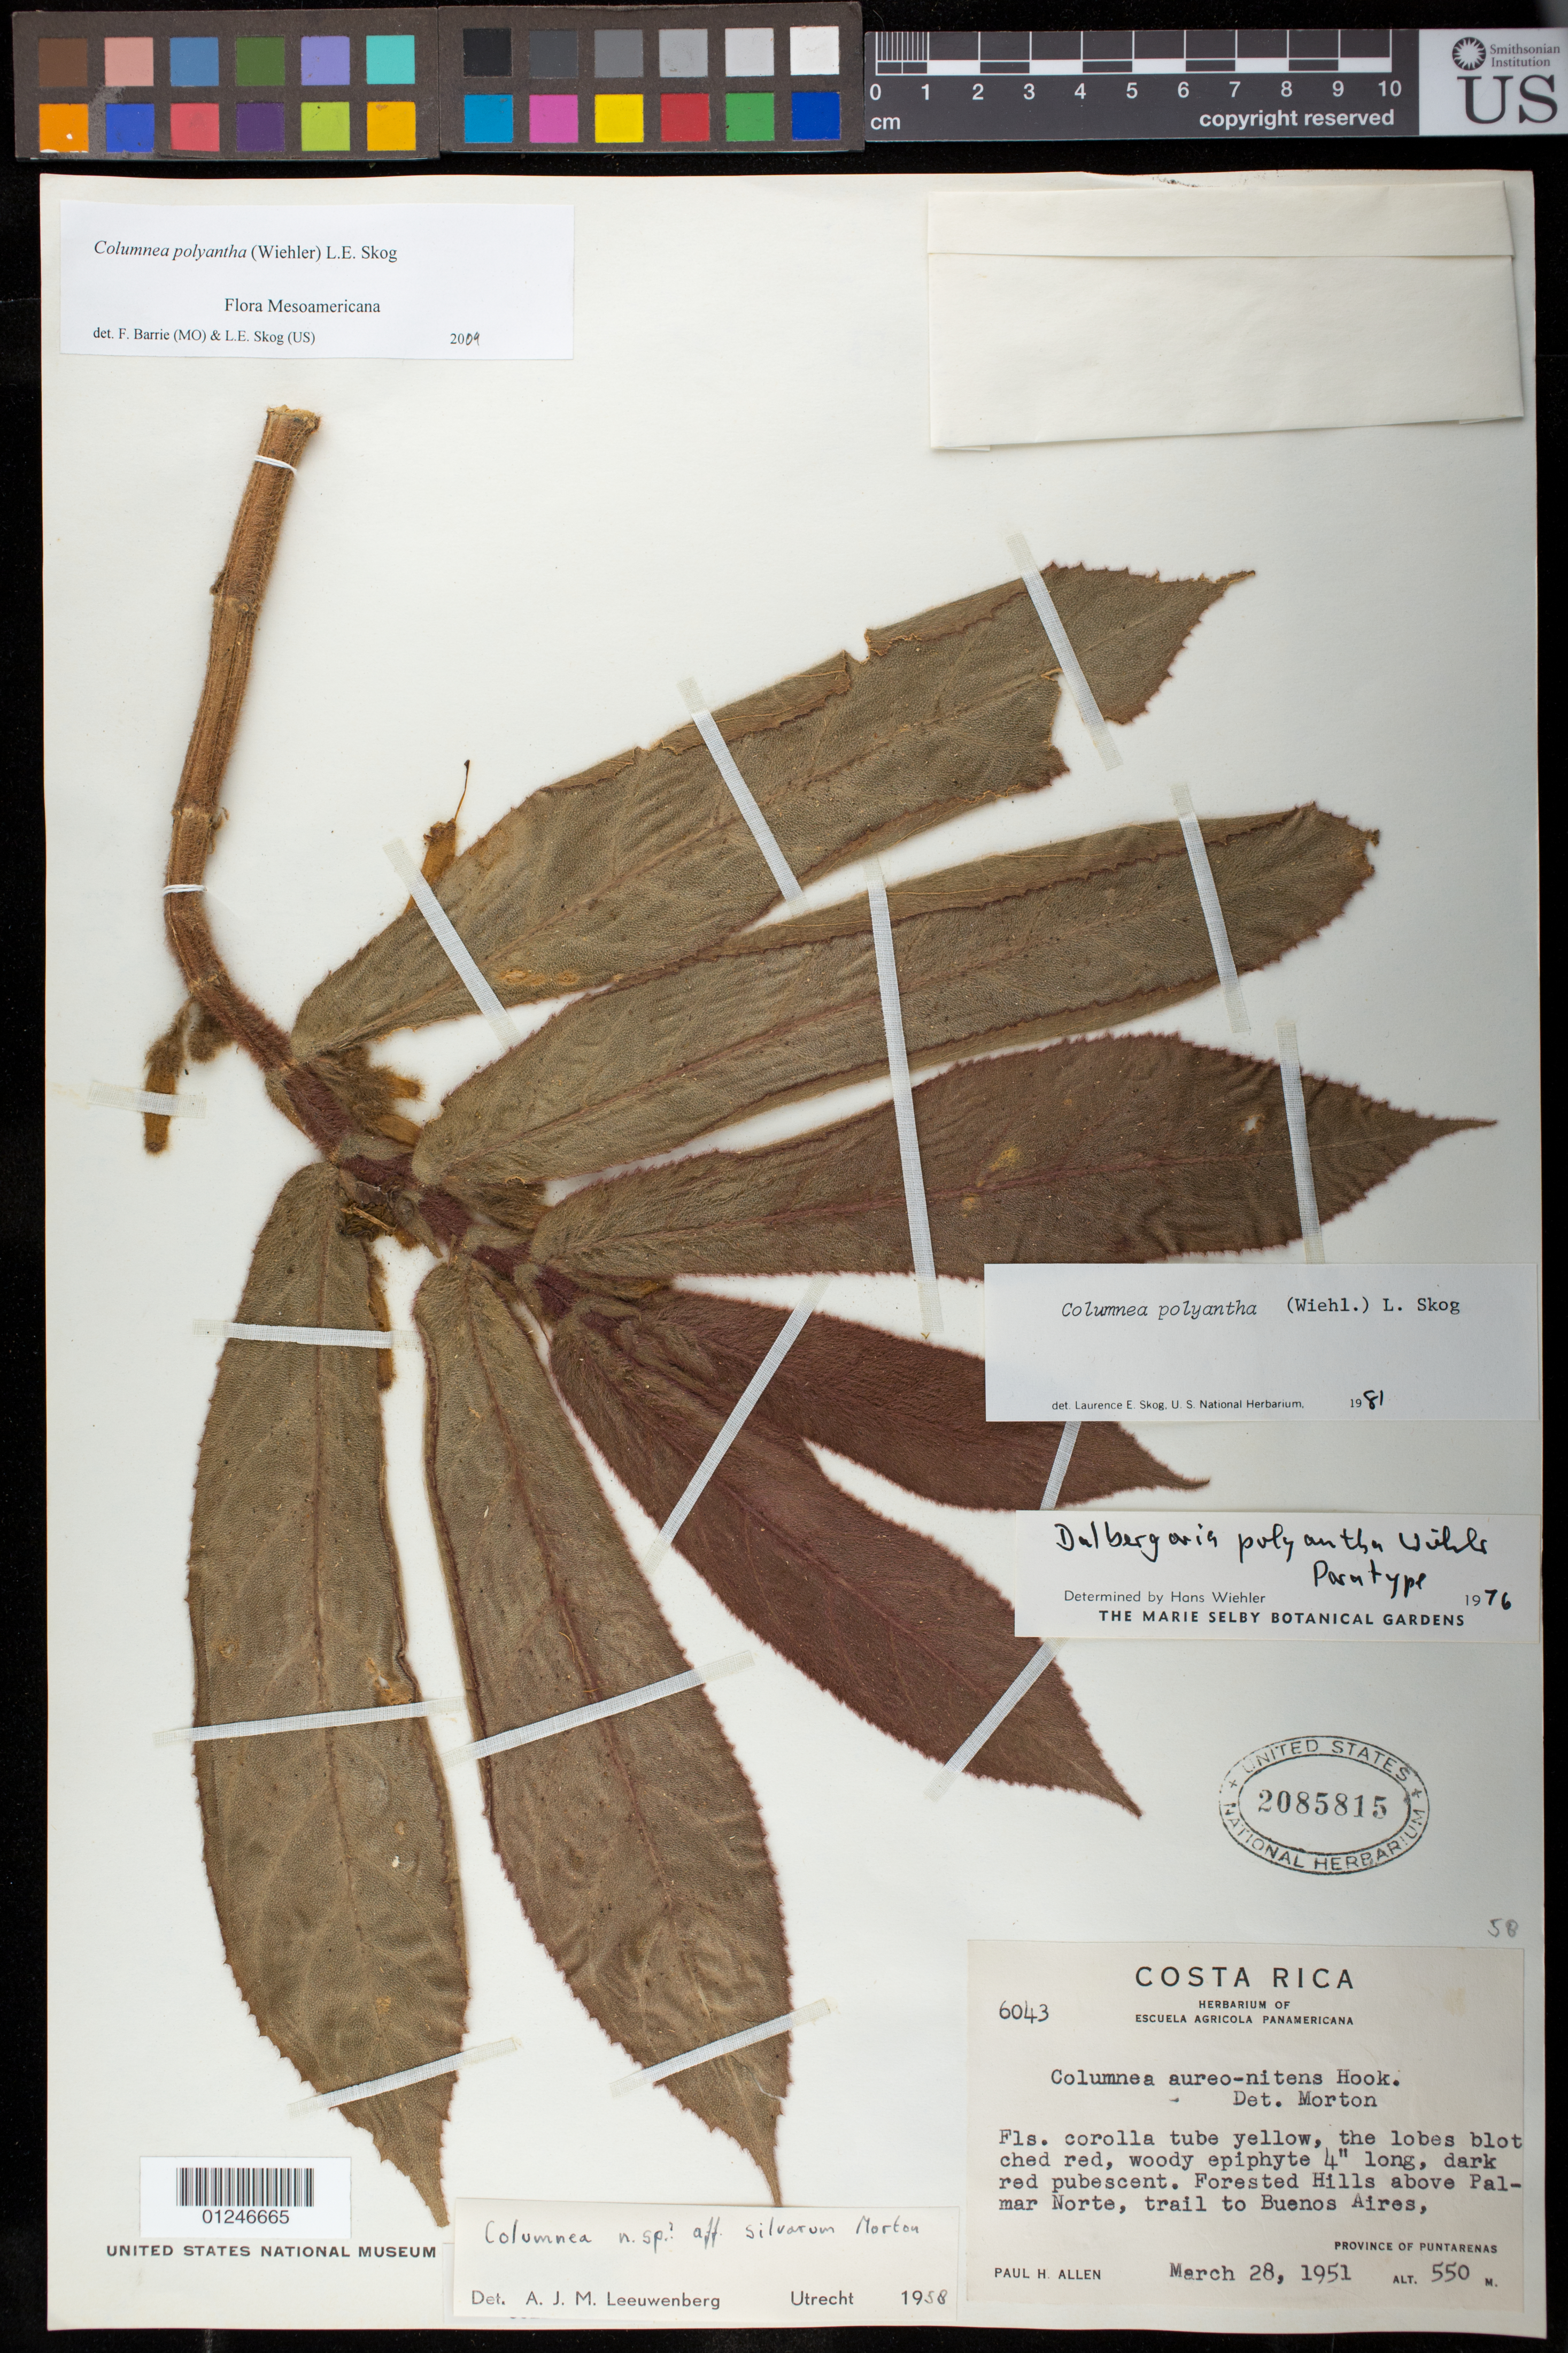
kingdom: Plantae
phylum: Tracheophyta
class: Magnoliopsida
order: Lamiales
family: Gesneriaceae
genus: Columnea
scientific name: Columnea polyantha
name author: (Wiehler) L.E. Skog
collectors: P. H. Allen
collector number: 6043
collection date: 1951-03-28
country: Costa Rica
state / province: Puntarenas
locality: Forested Hills above Palmar Norte, trail to Buenos Aires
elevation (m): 550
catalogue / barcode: US 2085815